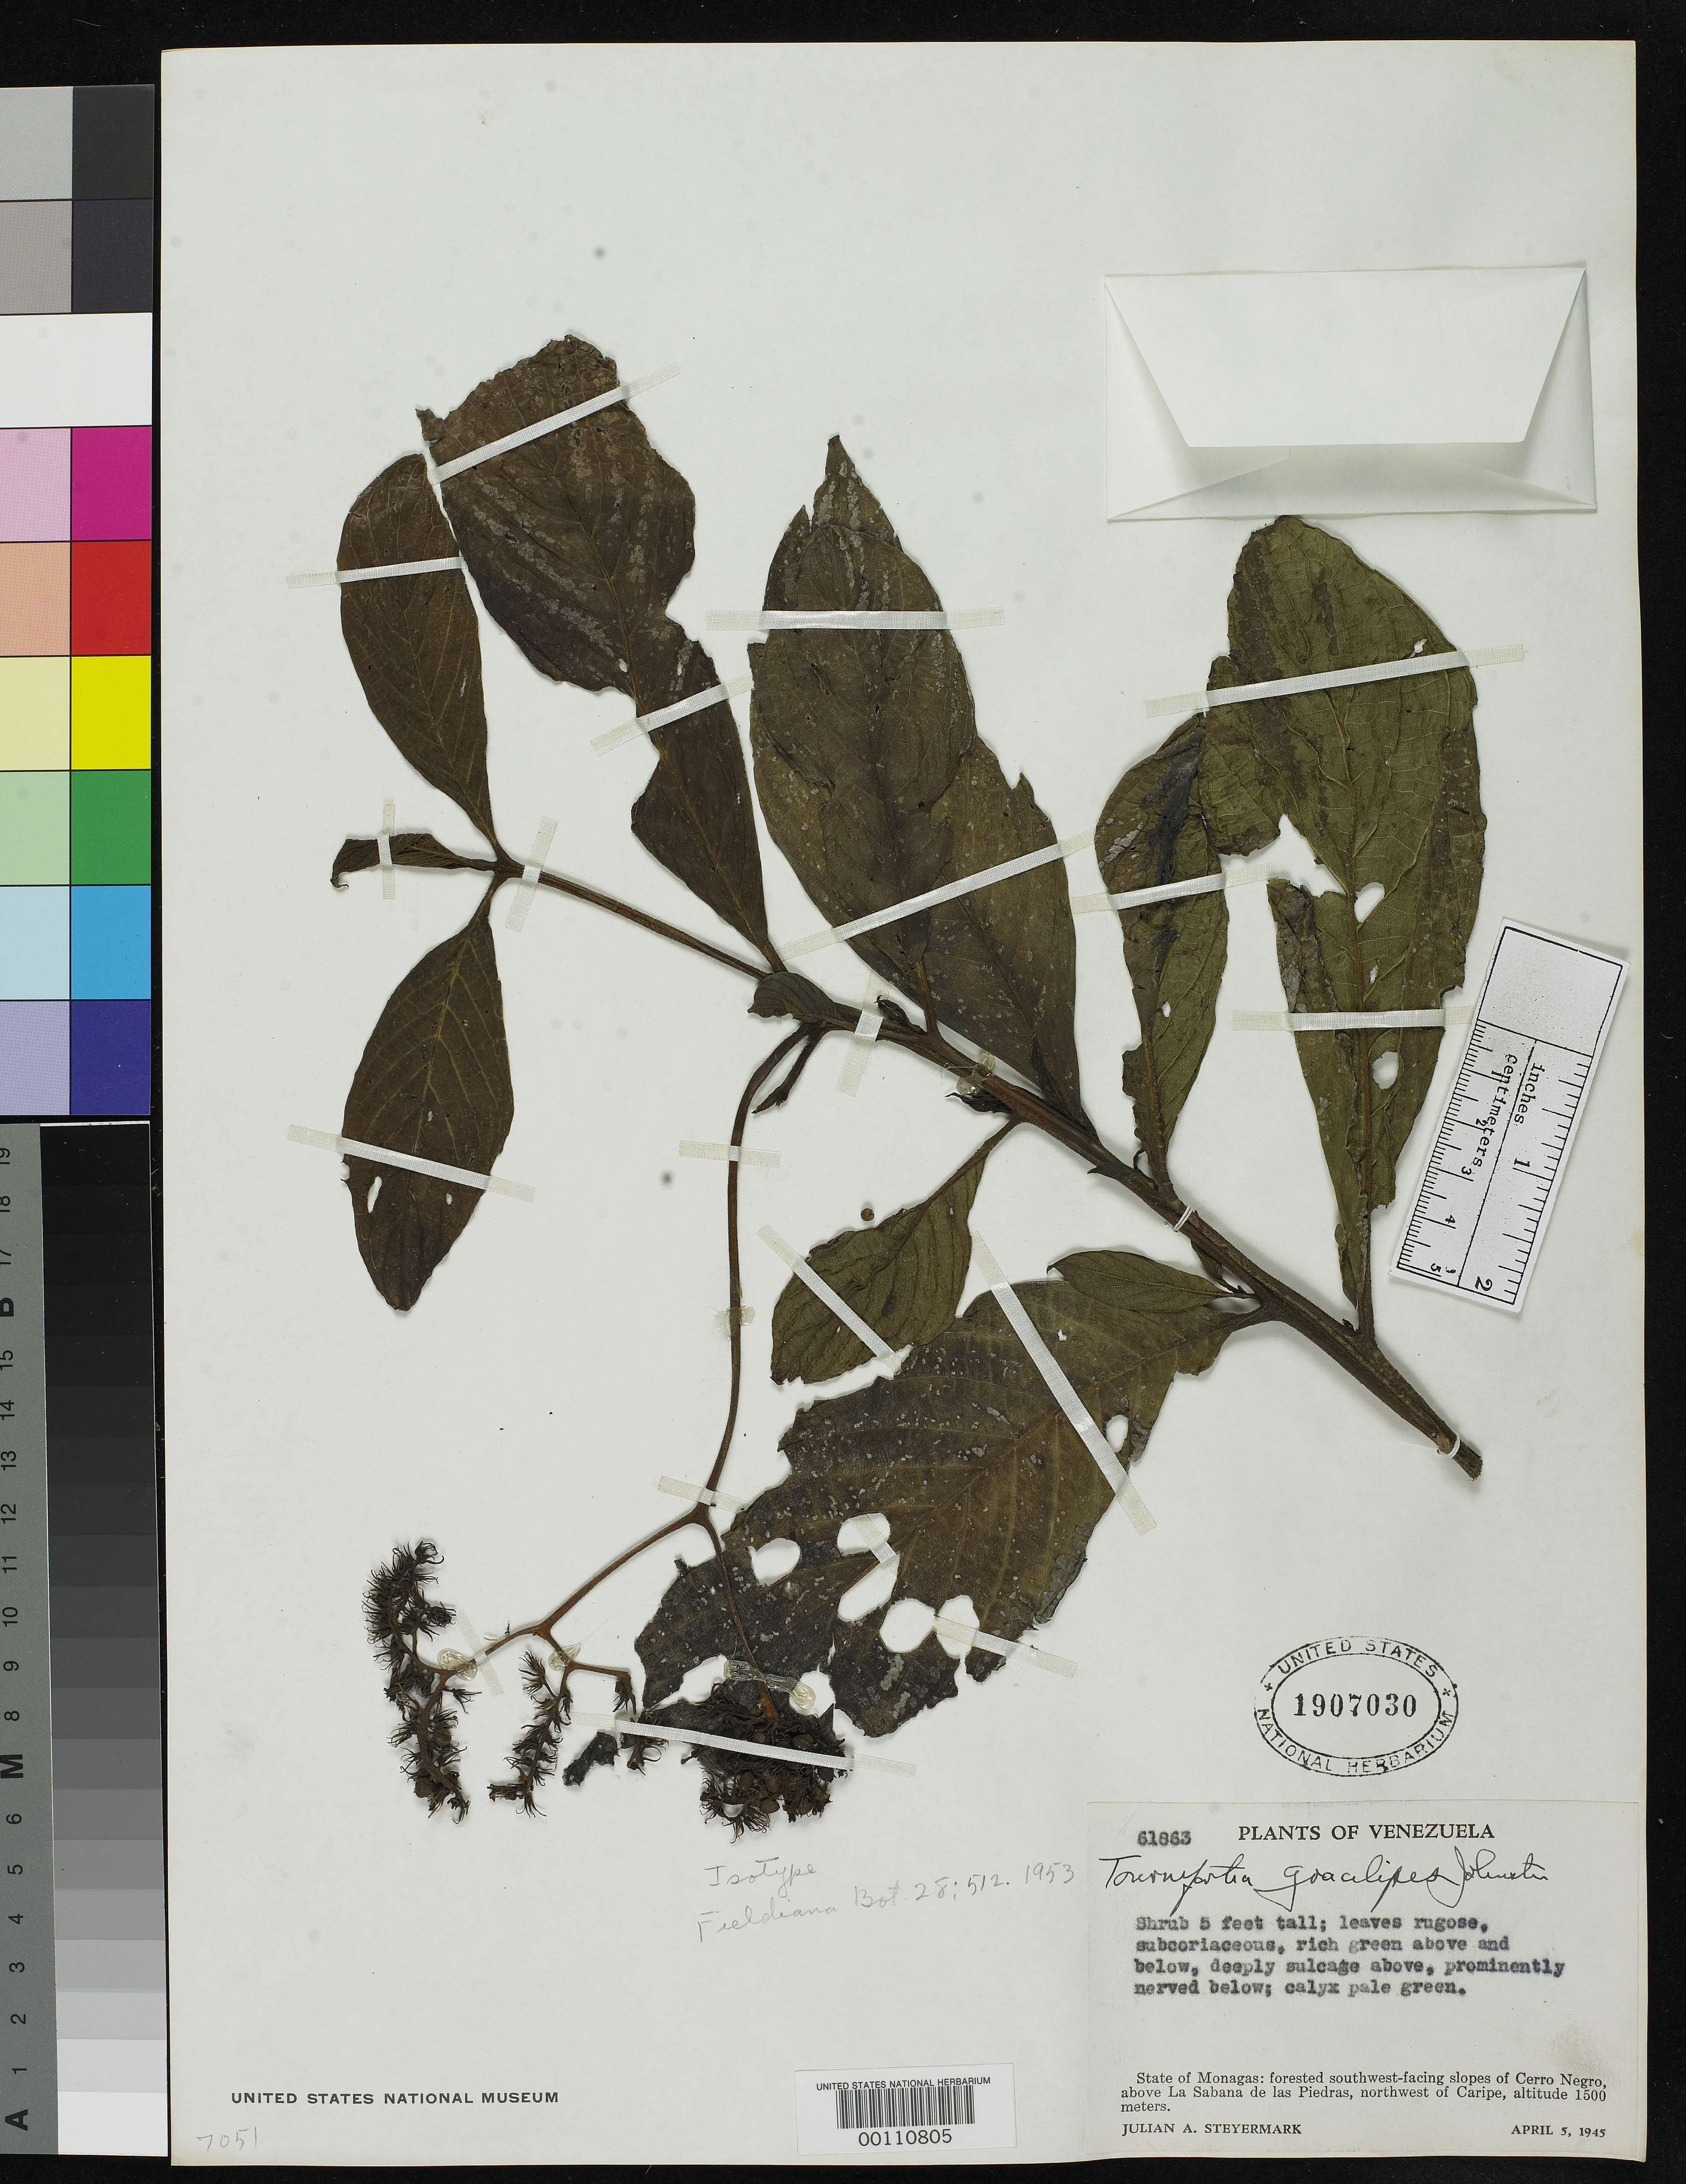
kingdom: Plantae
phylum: Tracheophyta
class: Magnoliopsida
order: Boraginales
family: Heliotropiaceae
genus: Tournefortia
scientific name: Tournefortia gracilipes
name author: I.M. Johnst.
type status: Isotype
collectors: J. Steyermark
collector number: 61863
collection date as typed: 05 Apr 1945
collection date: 1945-04-05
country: Venezuela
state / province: Monagas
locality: Cerro Negro, above La Sabana delas Piedras, northwest of Caripe.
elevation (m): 1500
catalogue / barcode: US 1907030